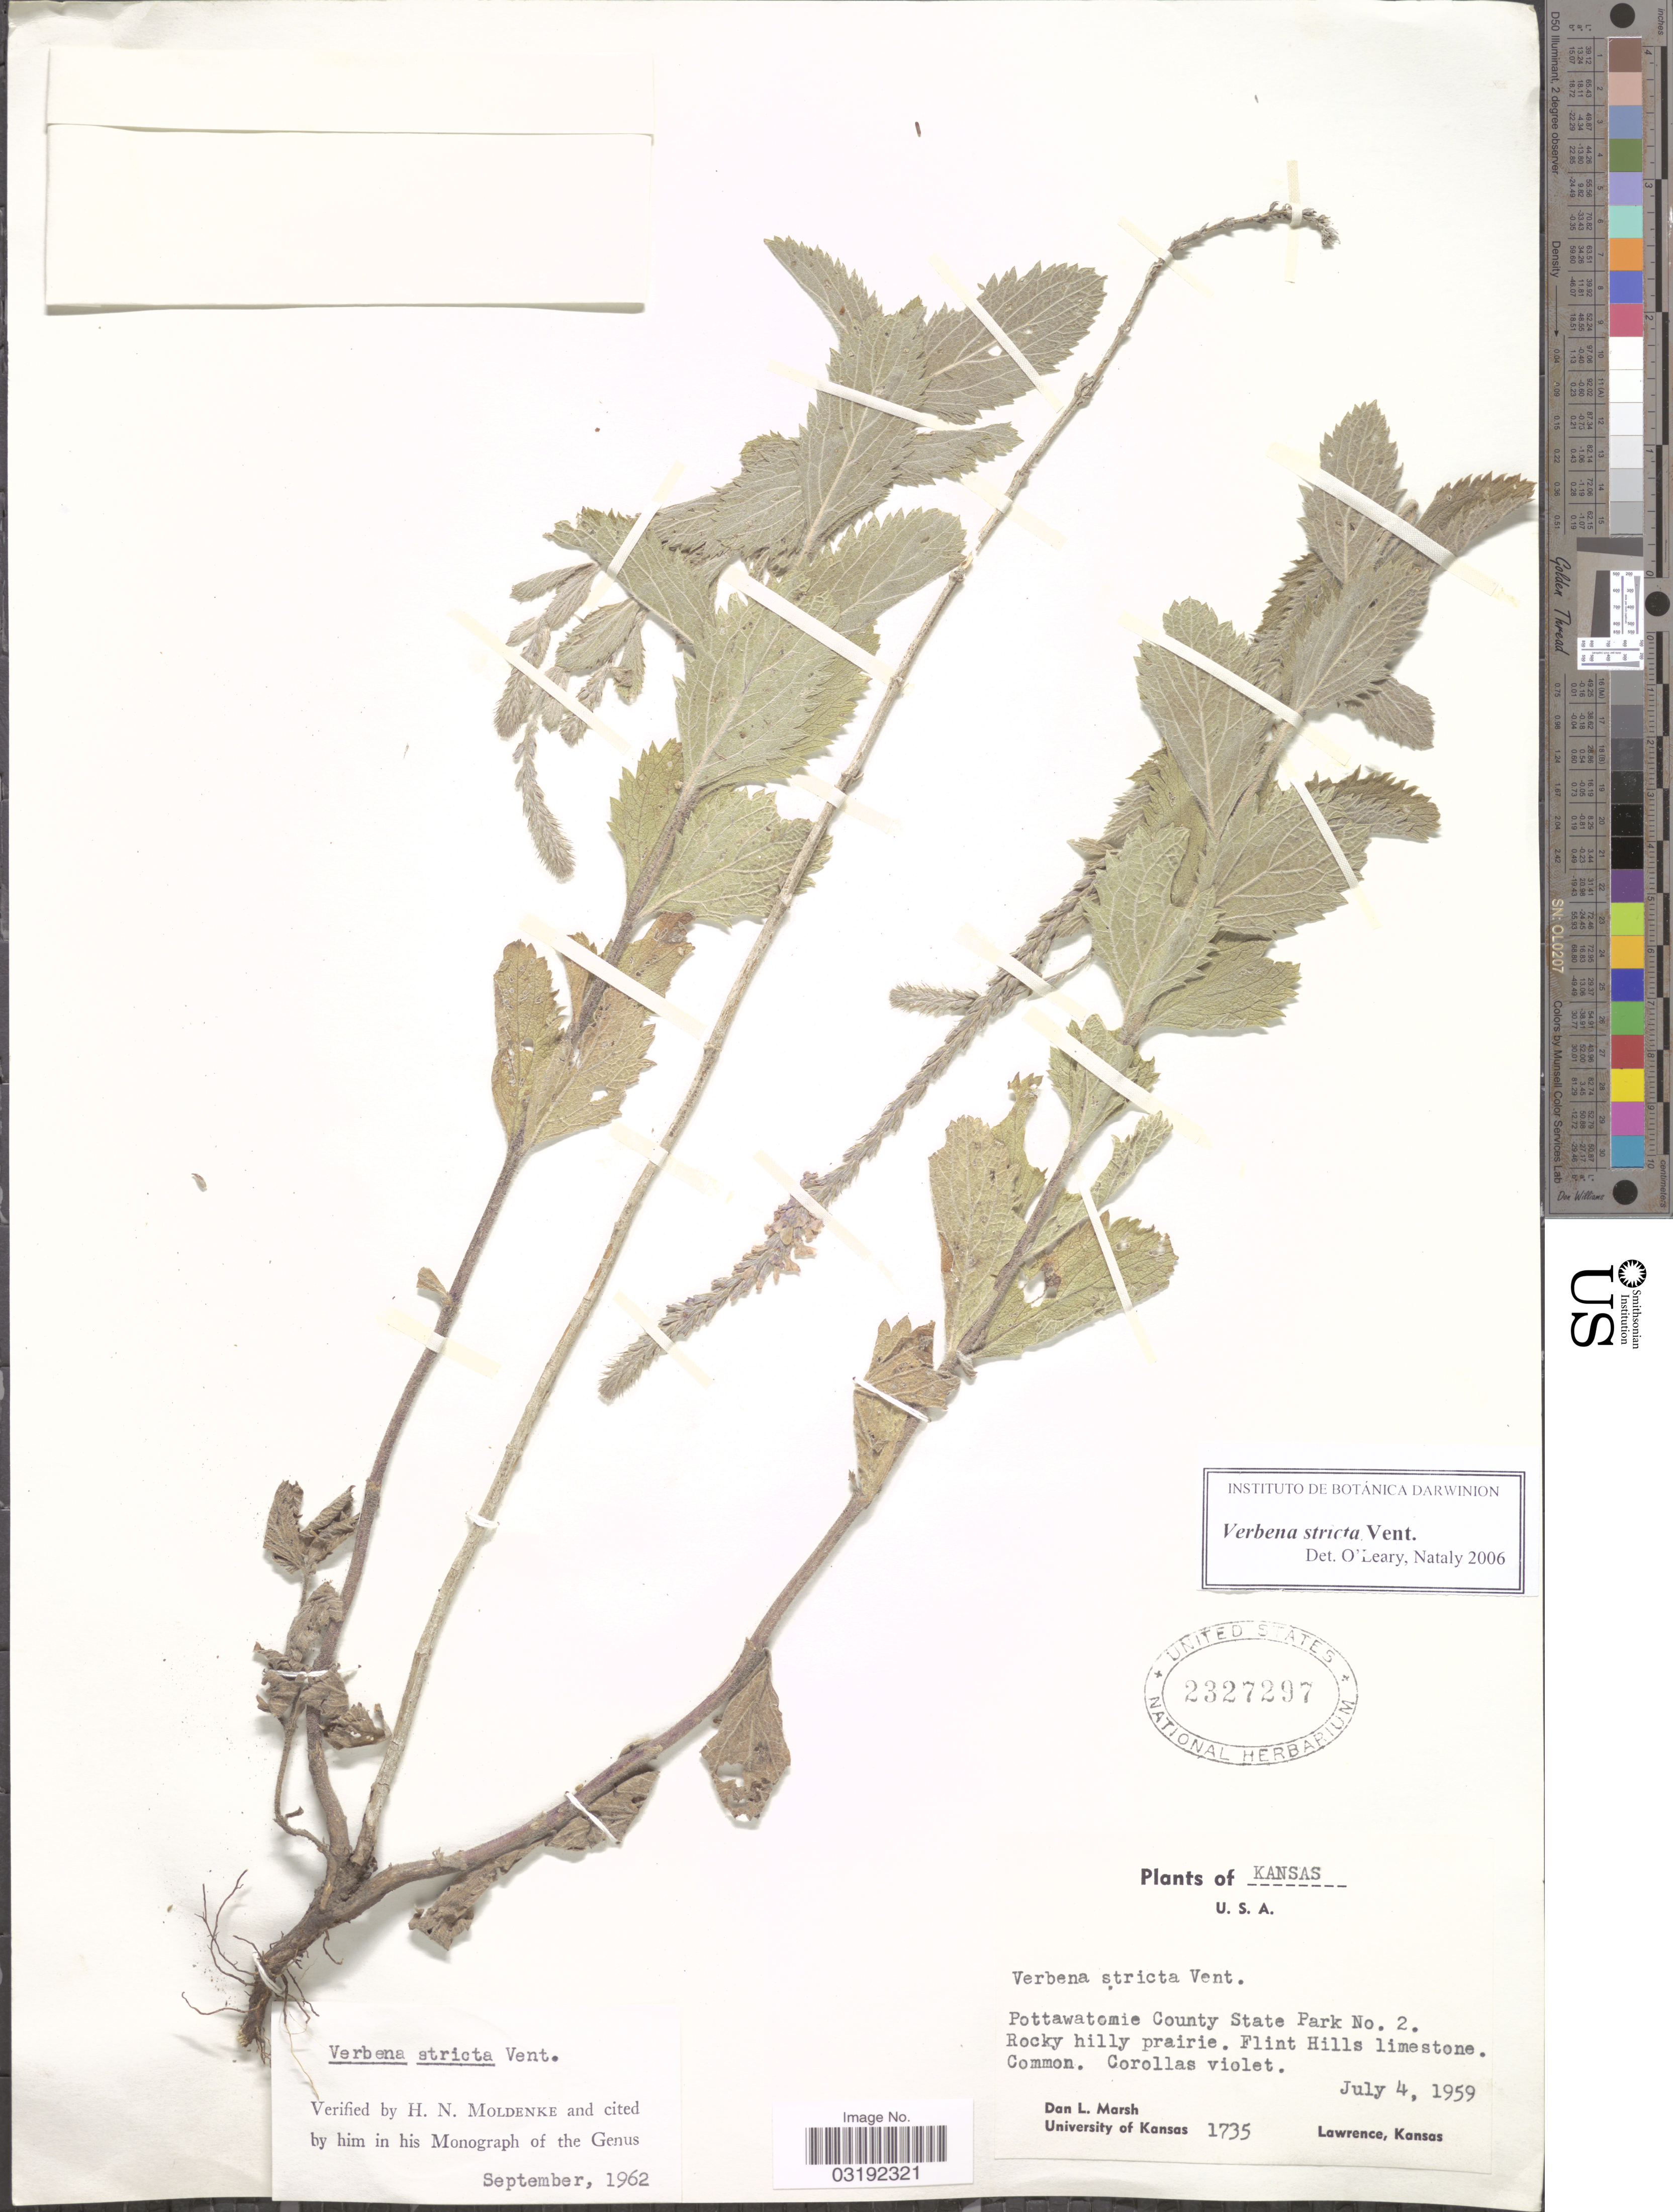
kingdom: Plantae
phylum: Tracheophyta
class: Magnoliopsida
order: Lamiales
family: Verbenaceae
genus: Verbena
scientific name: Verbena stricta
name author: Vent.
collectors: D. L. Marsh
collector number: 1735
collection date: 1959-07-04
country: United States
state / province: Kansas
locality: Pottawatomie County State Park No. 2. Flint Hills limestone.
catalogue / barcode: US 2327297